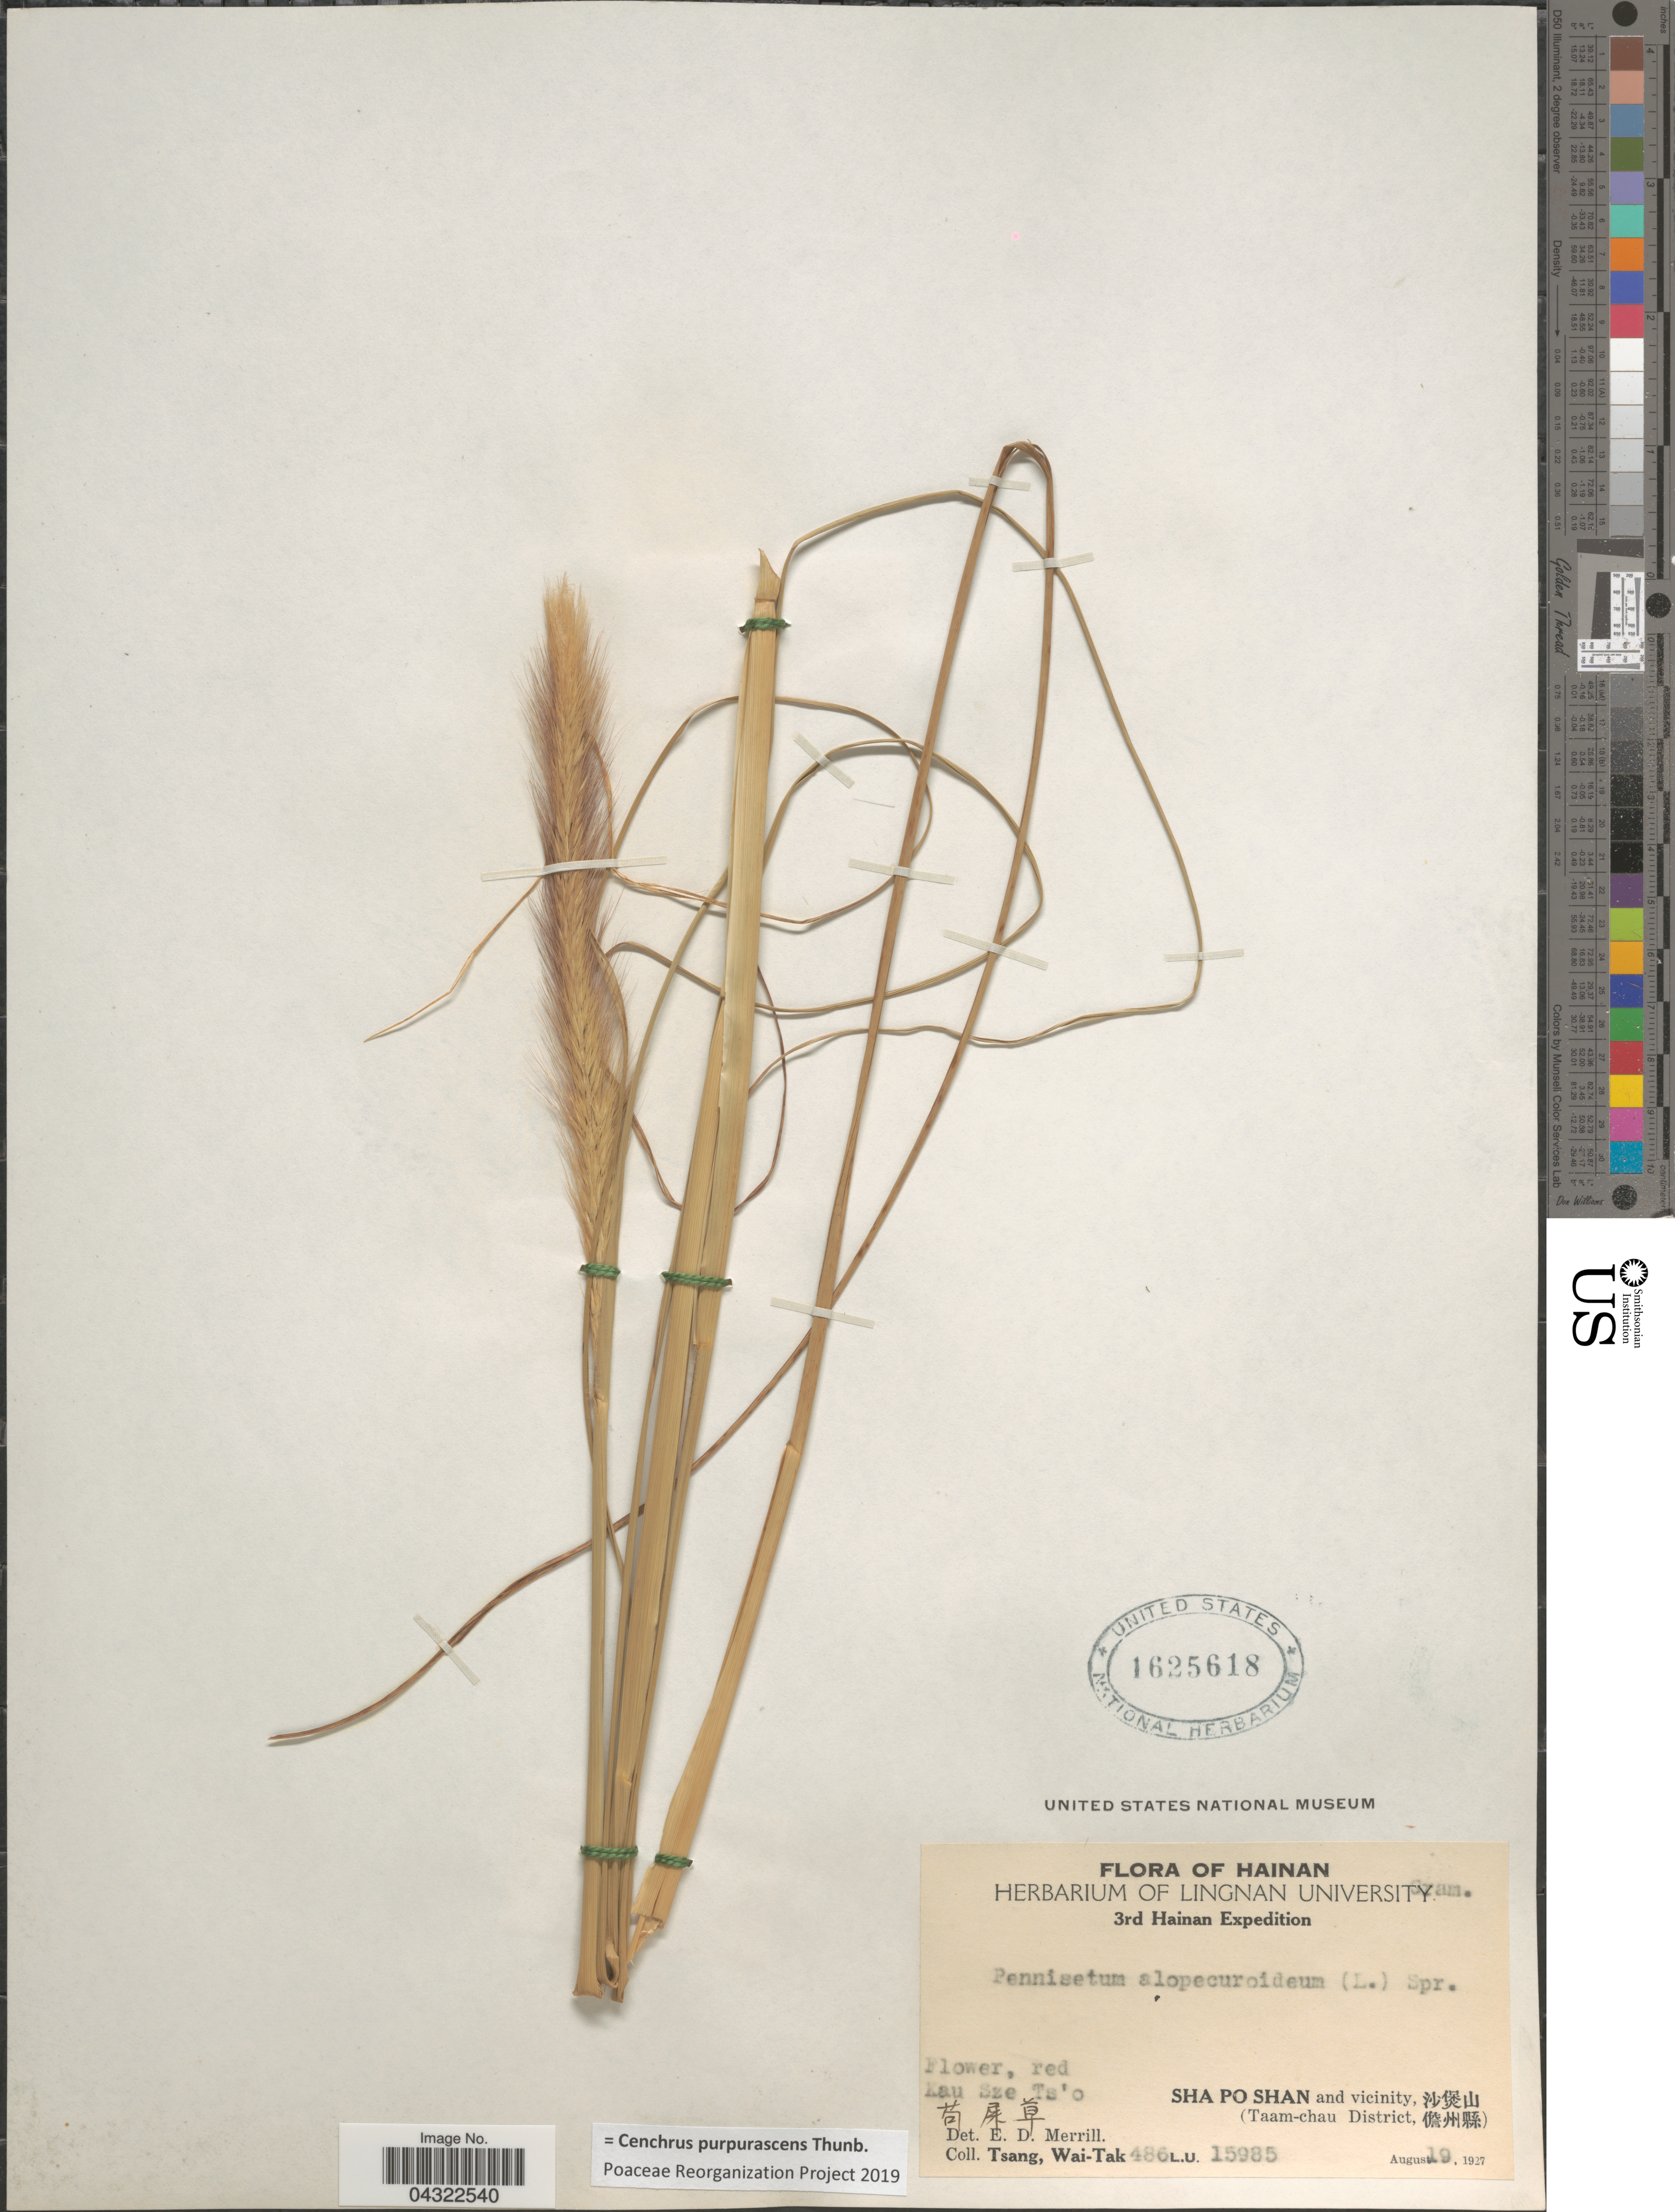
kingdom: Plantae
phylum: Tracheophyta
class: Liliopsida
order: Poales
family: Poaceae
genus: Cenchrus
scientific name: Cenchrus purpurascens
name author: Thunb.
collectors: W. T. Tsang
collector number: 486/L.U. 15985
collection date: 1927-08-19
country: China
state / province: Hainan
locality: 3rd Hainan E[Foreign script]pedition. Kau Sze Ts'o. [Foreign script]. Sha Po Shan and vicinity, [Foreign script] (Taam-chau District, [Foreign script]).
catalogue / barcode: US 1625618